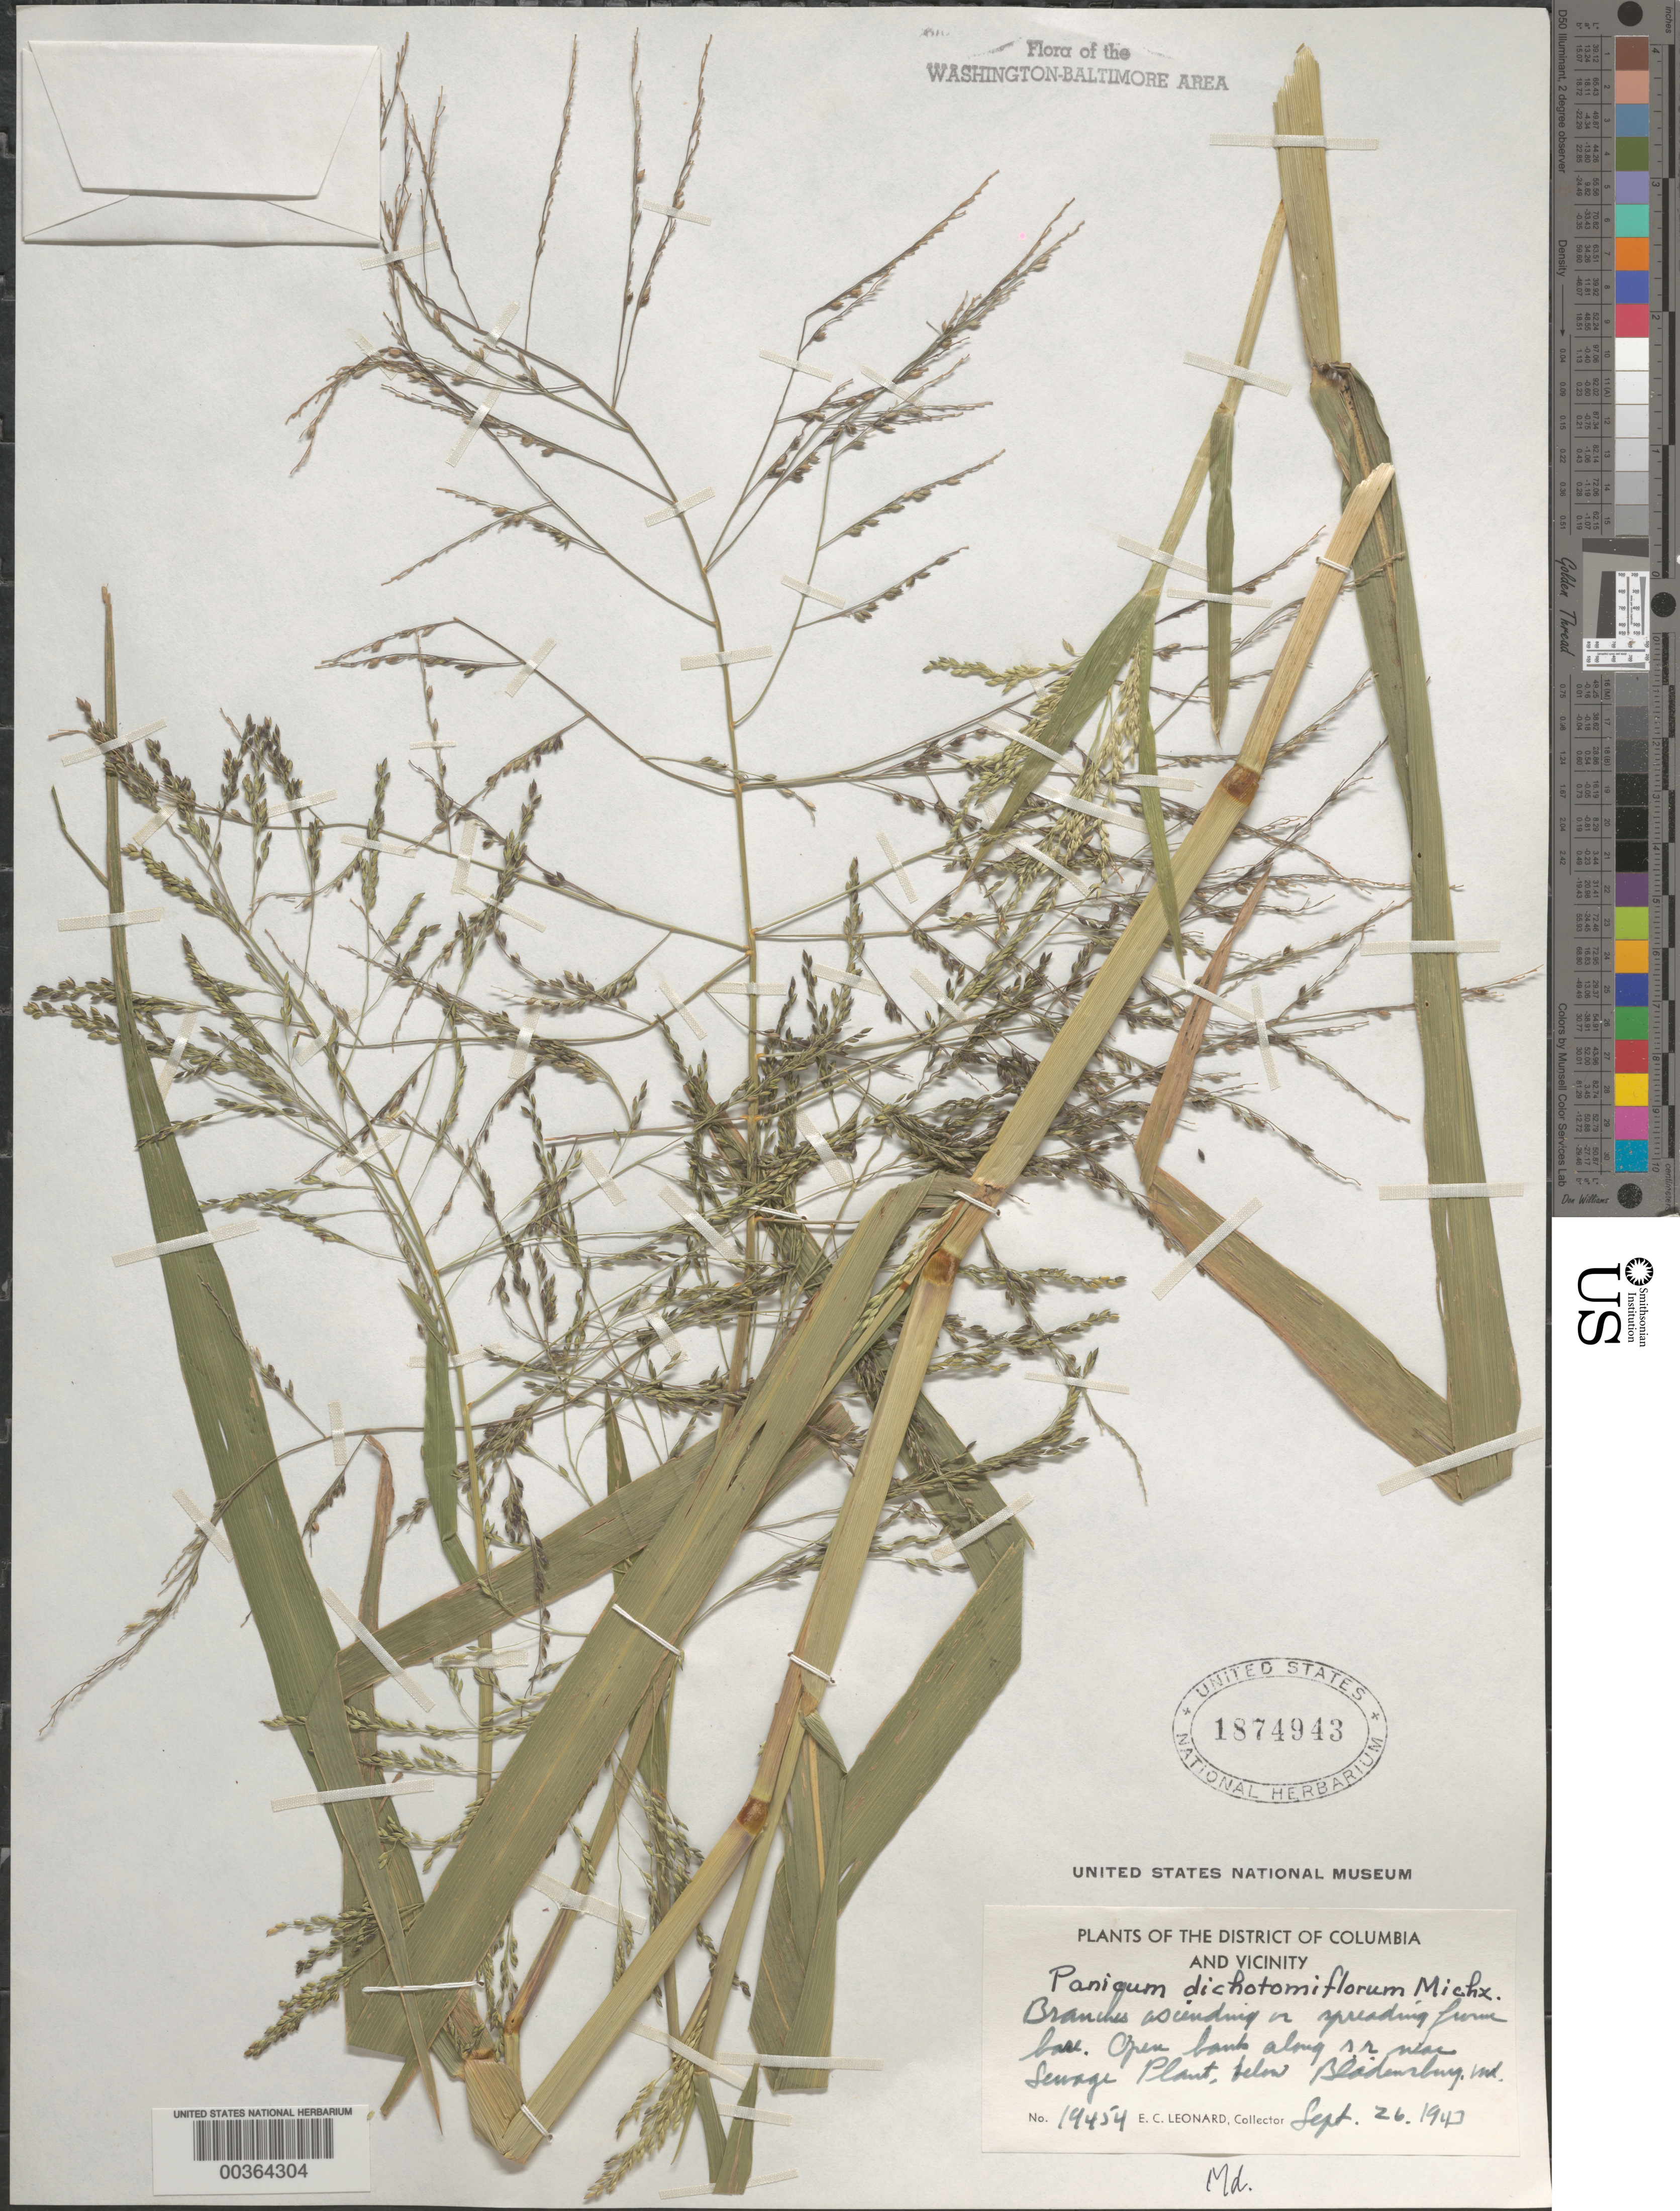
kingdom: Plantae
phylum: Tracheophyta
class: Liliopsida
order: Poales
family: Poaceae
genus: Panicum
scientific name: Panicum dichotomiflorum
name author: Michx.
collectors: E. C. Leonard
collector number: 19454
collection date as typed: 26 Sep 1943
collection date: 1943-09-26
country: United States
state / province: Maryland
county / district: Prince George's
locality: Bladensburg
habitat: Open bank along railroad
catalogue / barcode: US 1874943